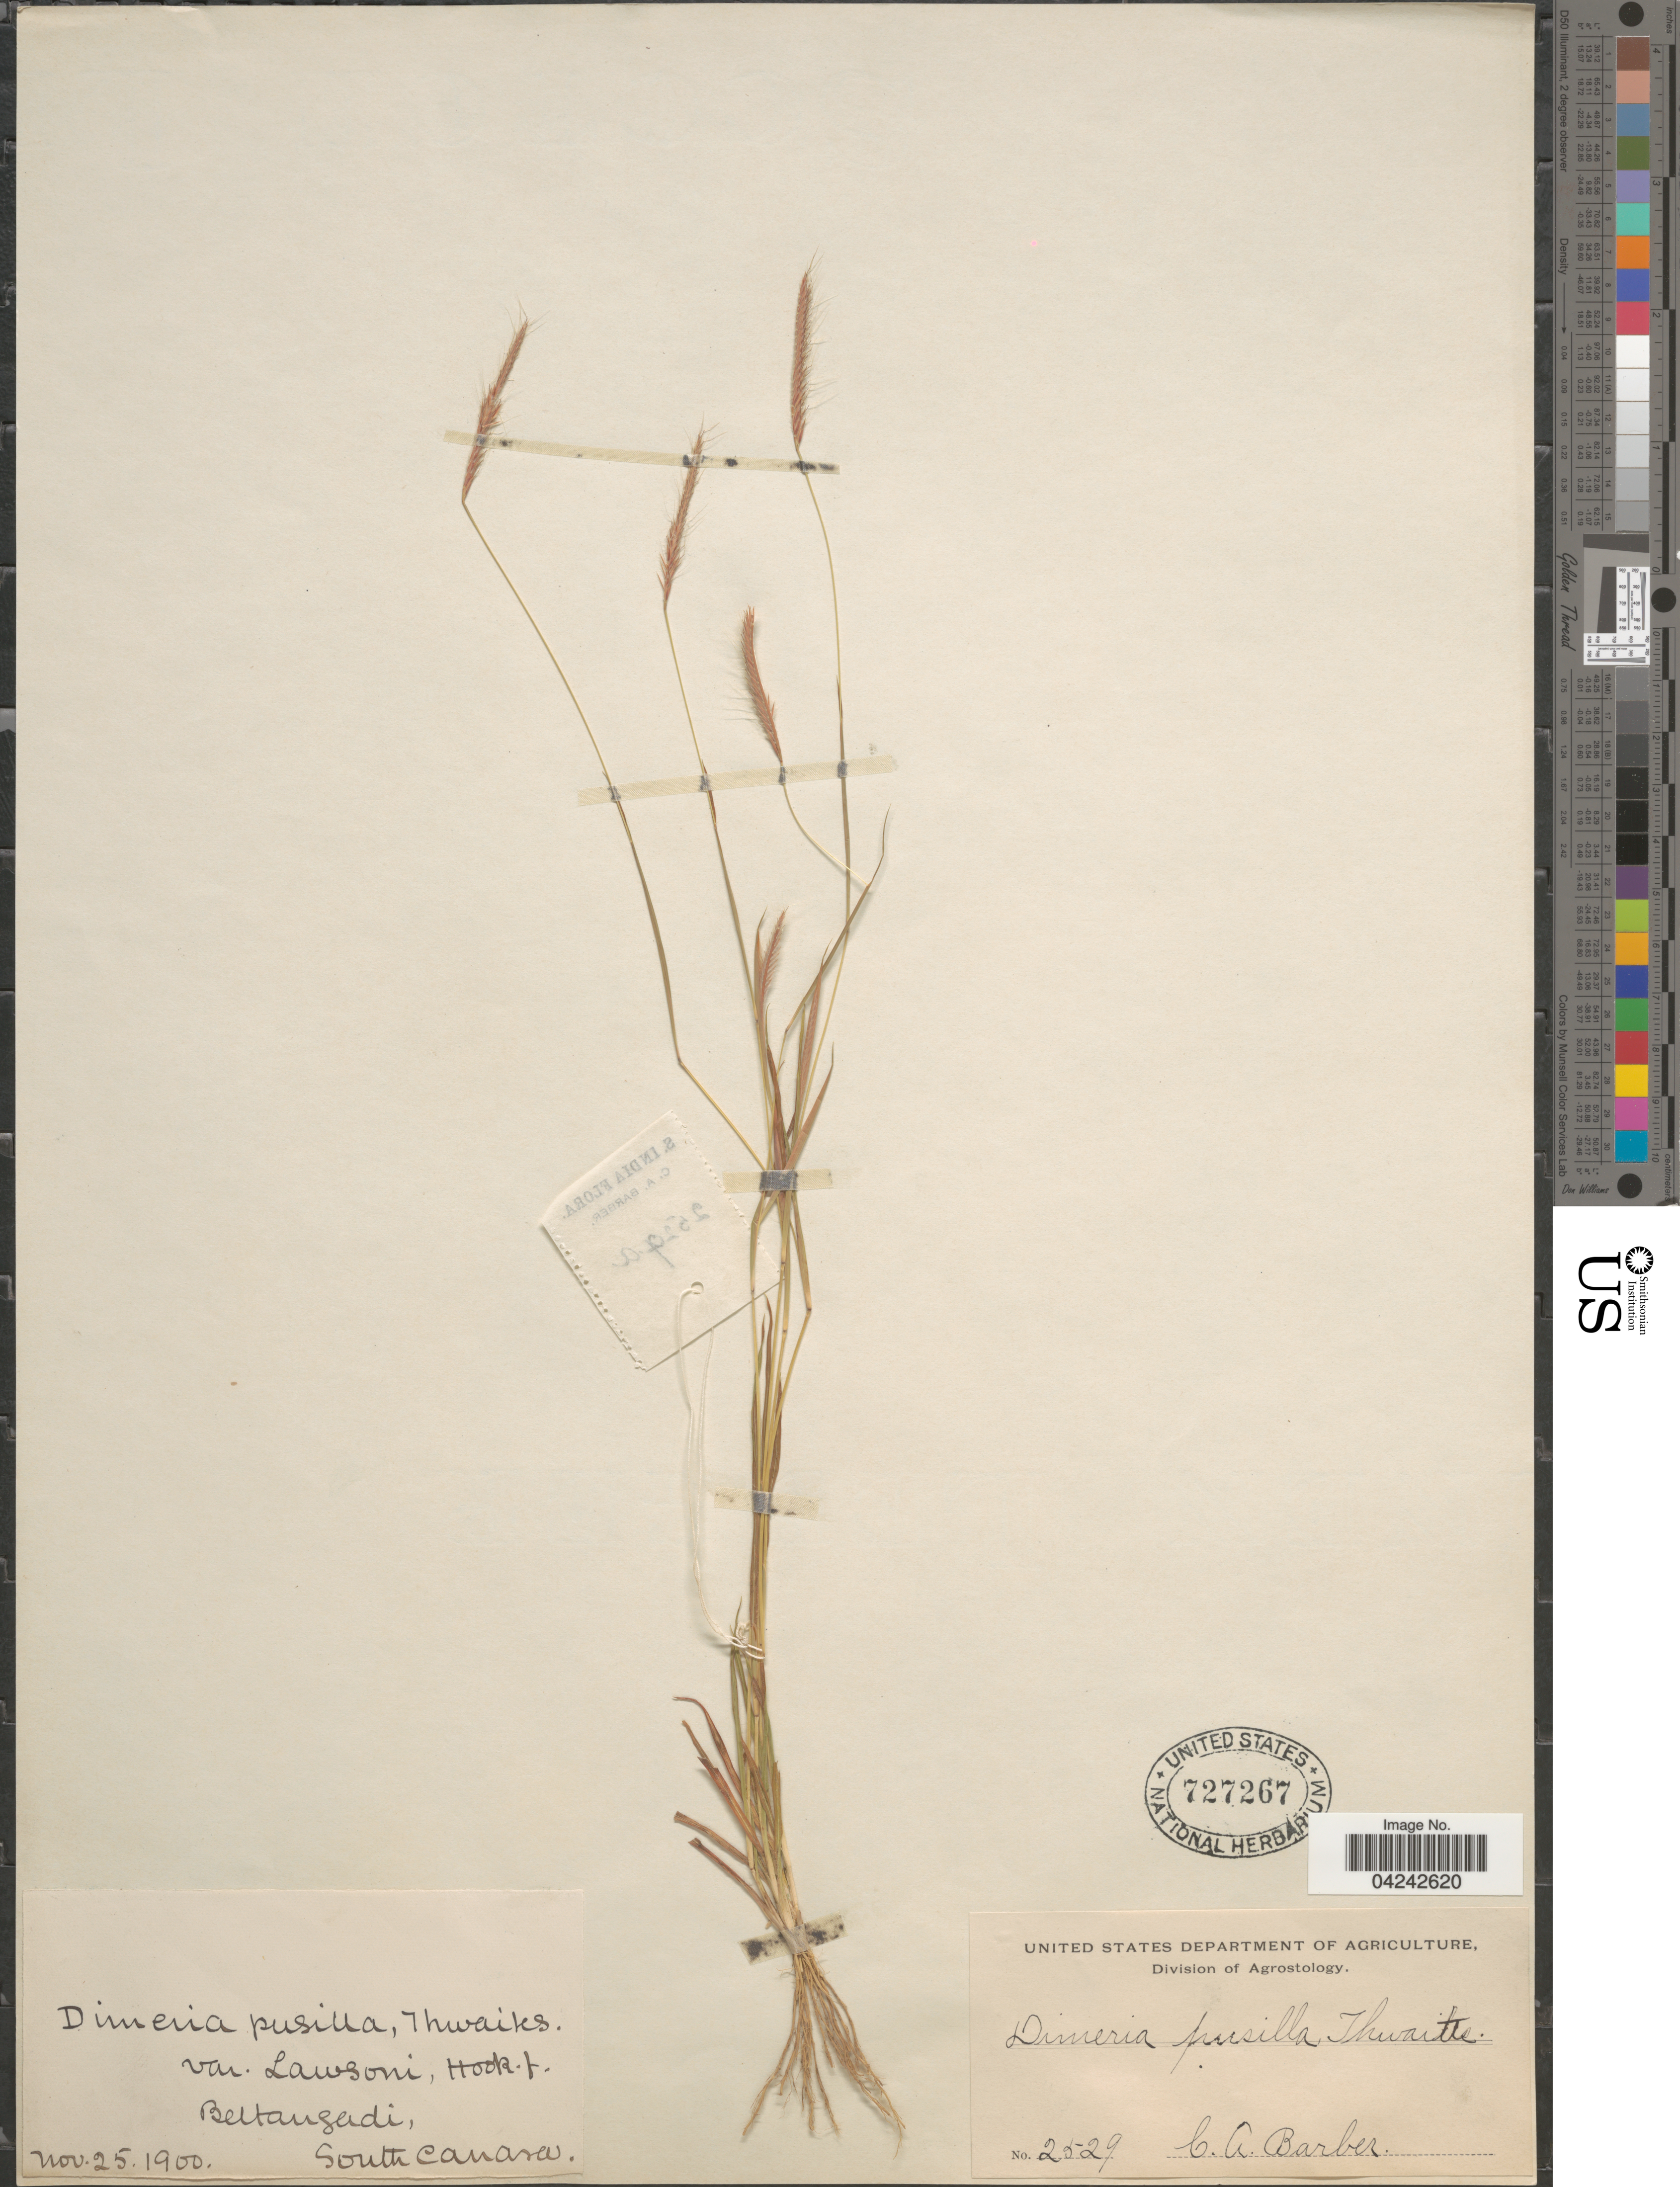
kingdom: Plantae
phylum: Tracheophyta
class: Liliopsida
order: Poales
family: Poaceae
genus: Dimeria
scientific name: Dimeria avenacea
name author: (Retz.) C.E.C. Fisch.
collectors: C. Barber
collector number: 2529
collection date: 1900-11-25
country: India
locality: Beltangadi. South Canara.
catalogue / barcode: US 727267